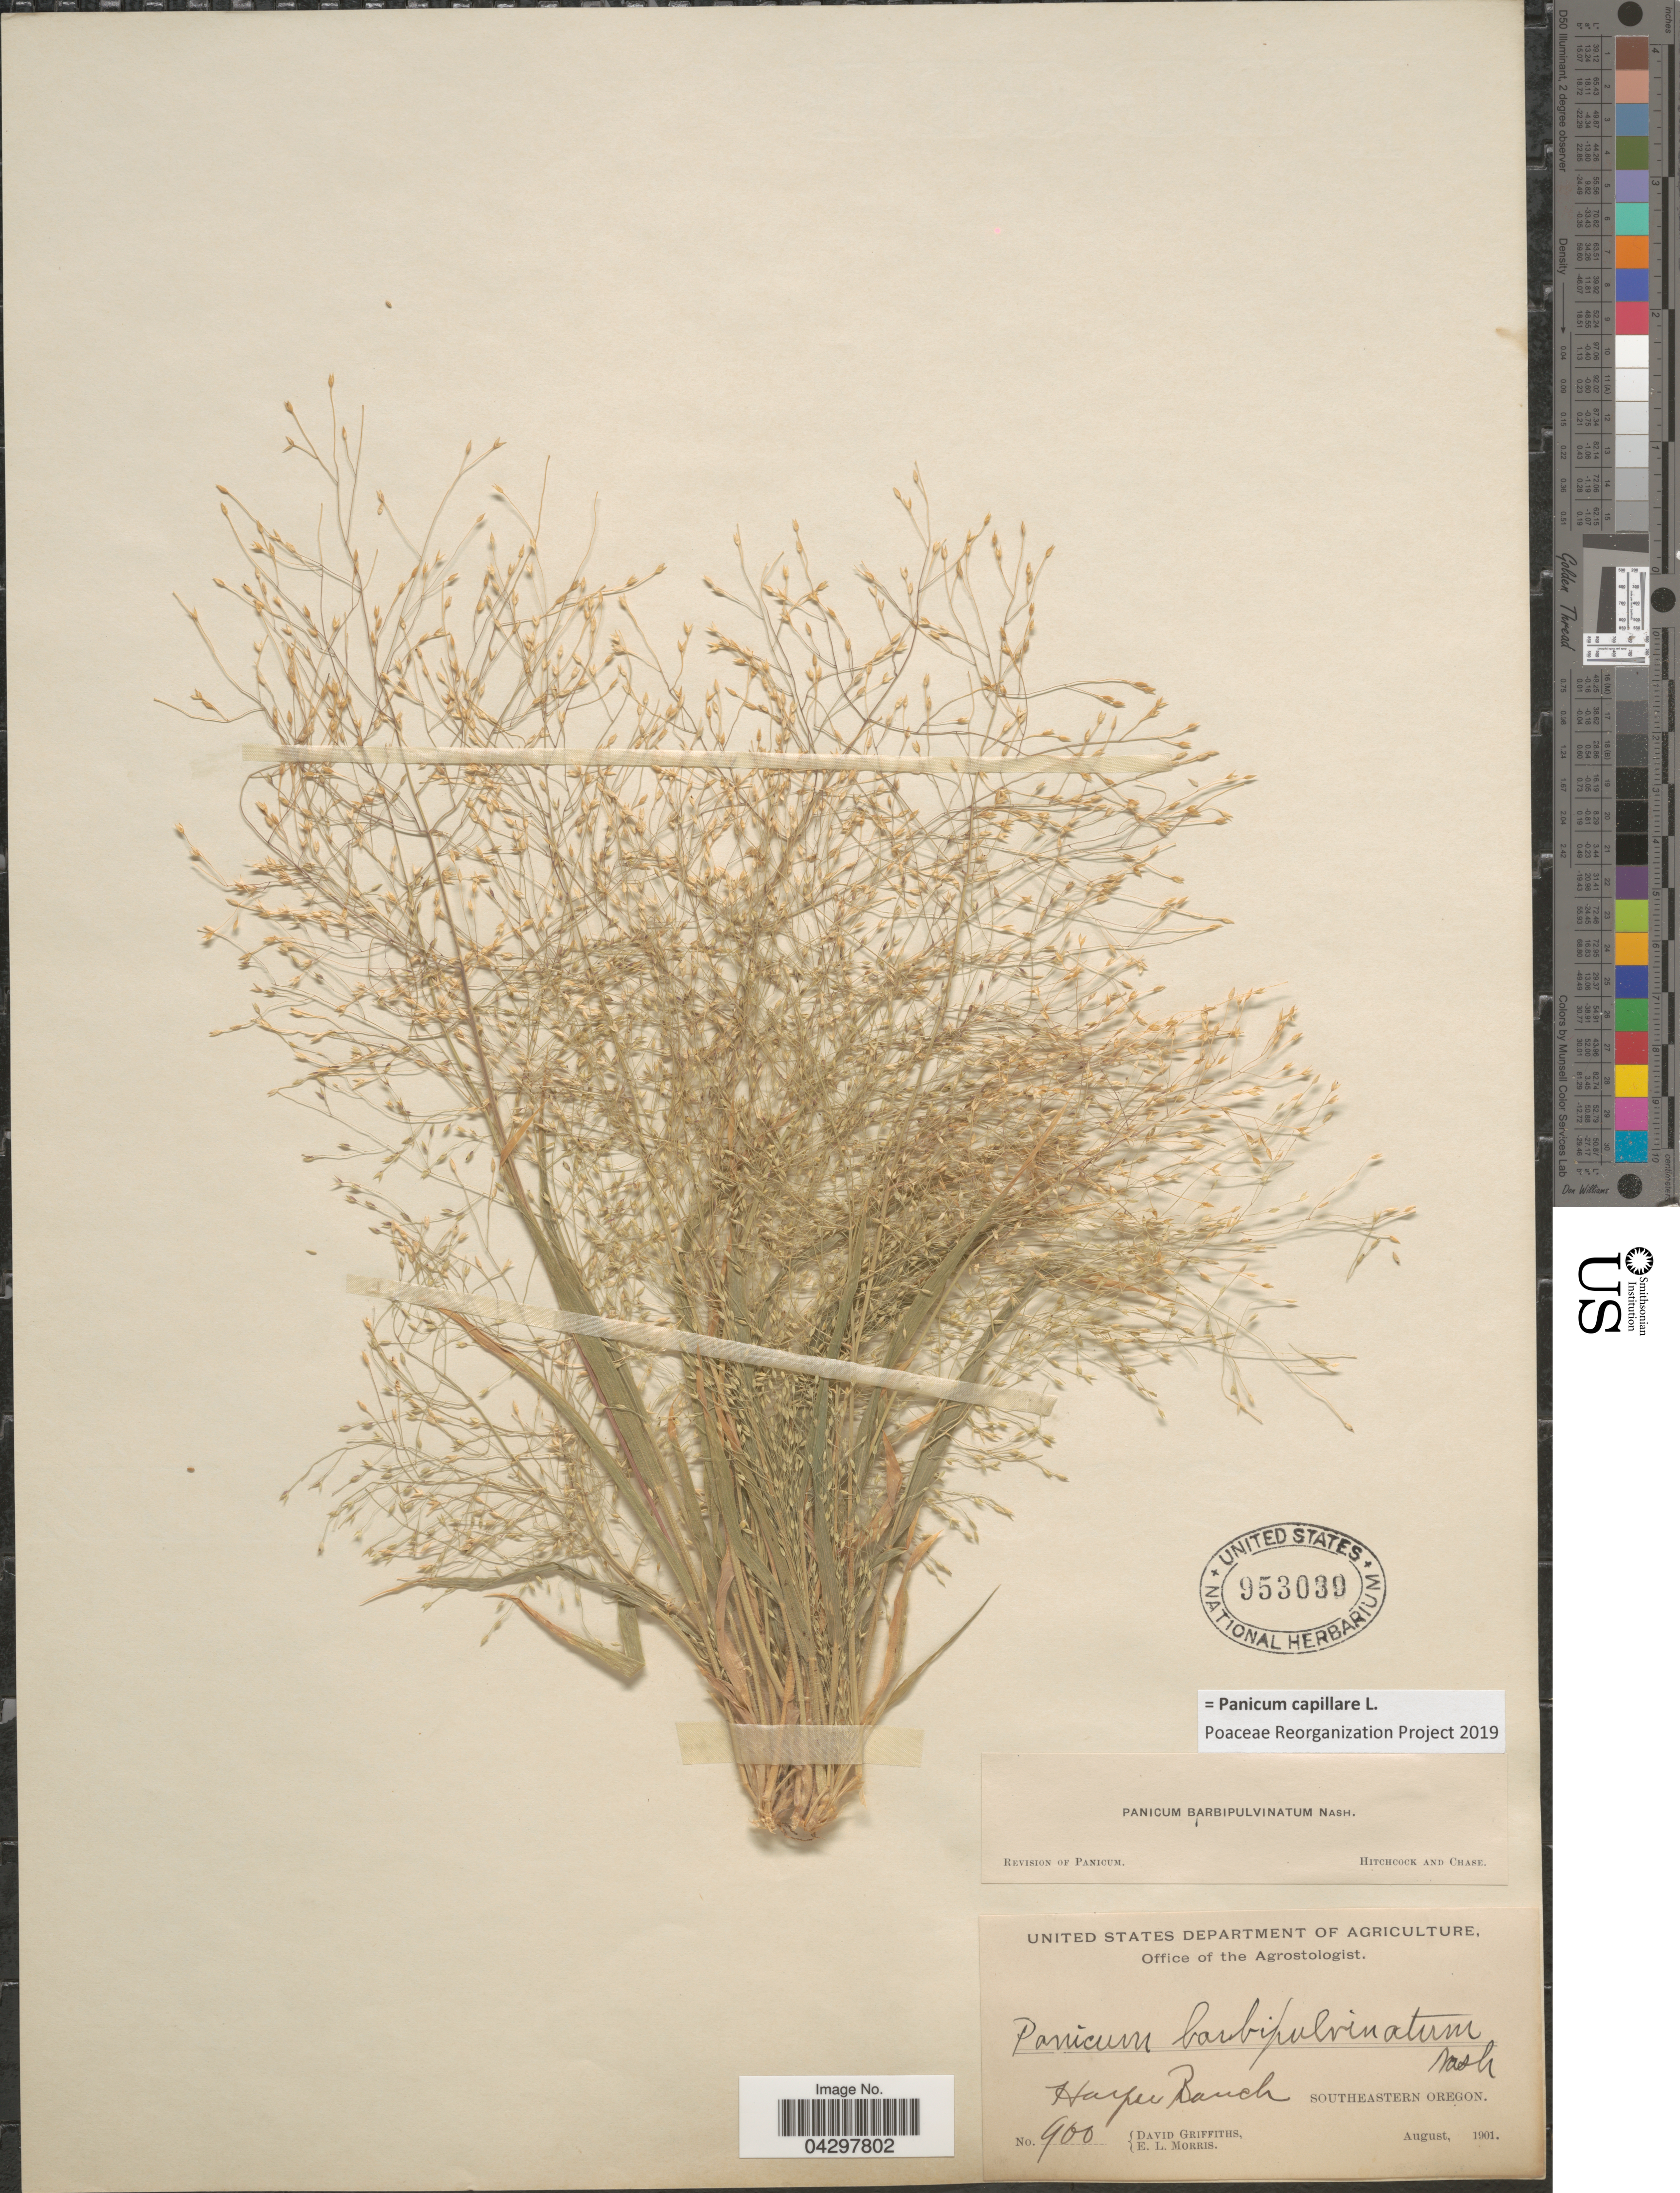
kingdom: Plantae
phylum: Tracheophyta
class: Liliopsida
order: Poales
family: Poaceae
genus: Panicum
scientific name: Panicum capillare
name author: L.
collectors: D. Griffiths & E. Morris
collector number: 900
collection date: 1901-08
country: United States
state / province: Oregon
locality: Harper Ranch. Southeastern Oregon.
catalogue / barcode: US 953039